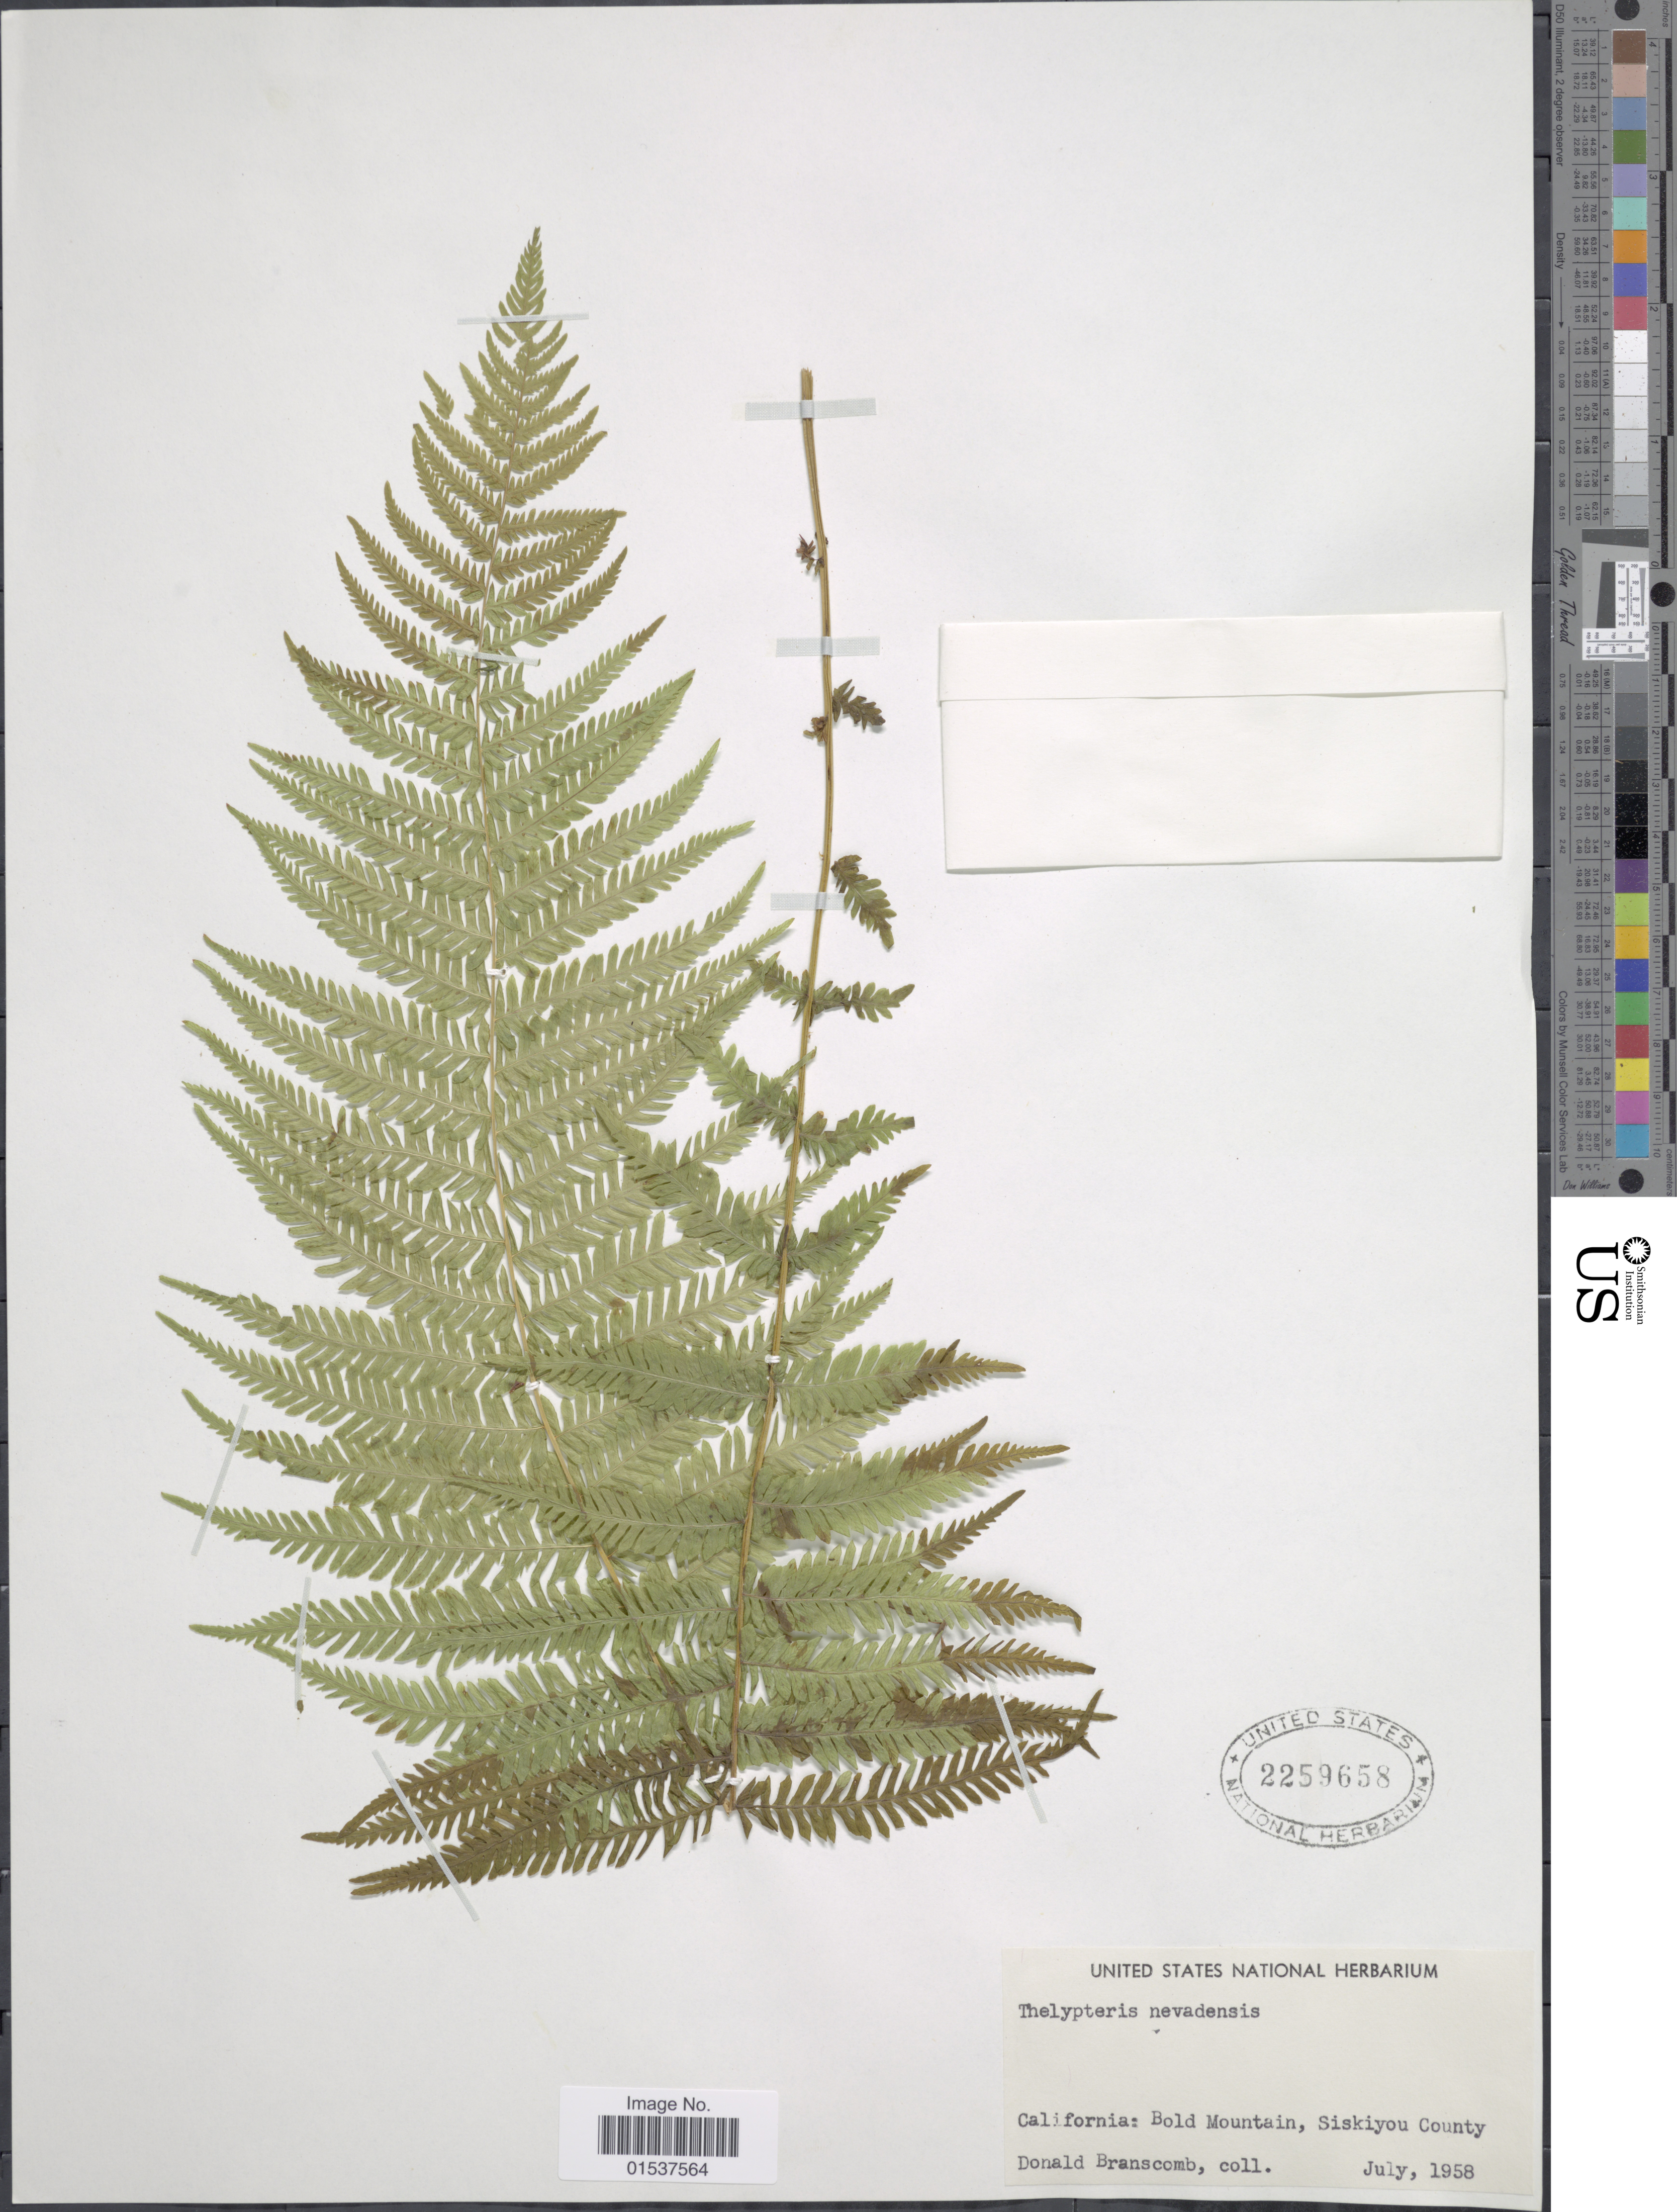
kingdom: Plantae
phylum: Tracheophyta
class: Polypodiopsida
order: Polypodiales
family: Thelypteridaceae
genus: Parathelypteris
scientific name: Parathelypteris nevadensis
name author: (Baker) Holttum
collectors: D. Branscomb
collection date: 1958-07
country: United States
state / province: California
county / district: Siskiyou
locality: California: Bold Mountain, Siskiyou County.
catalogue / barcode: US 2259658